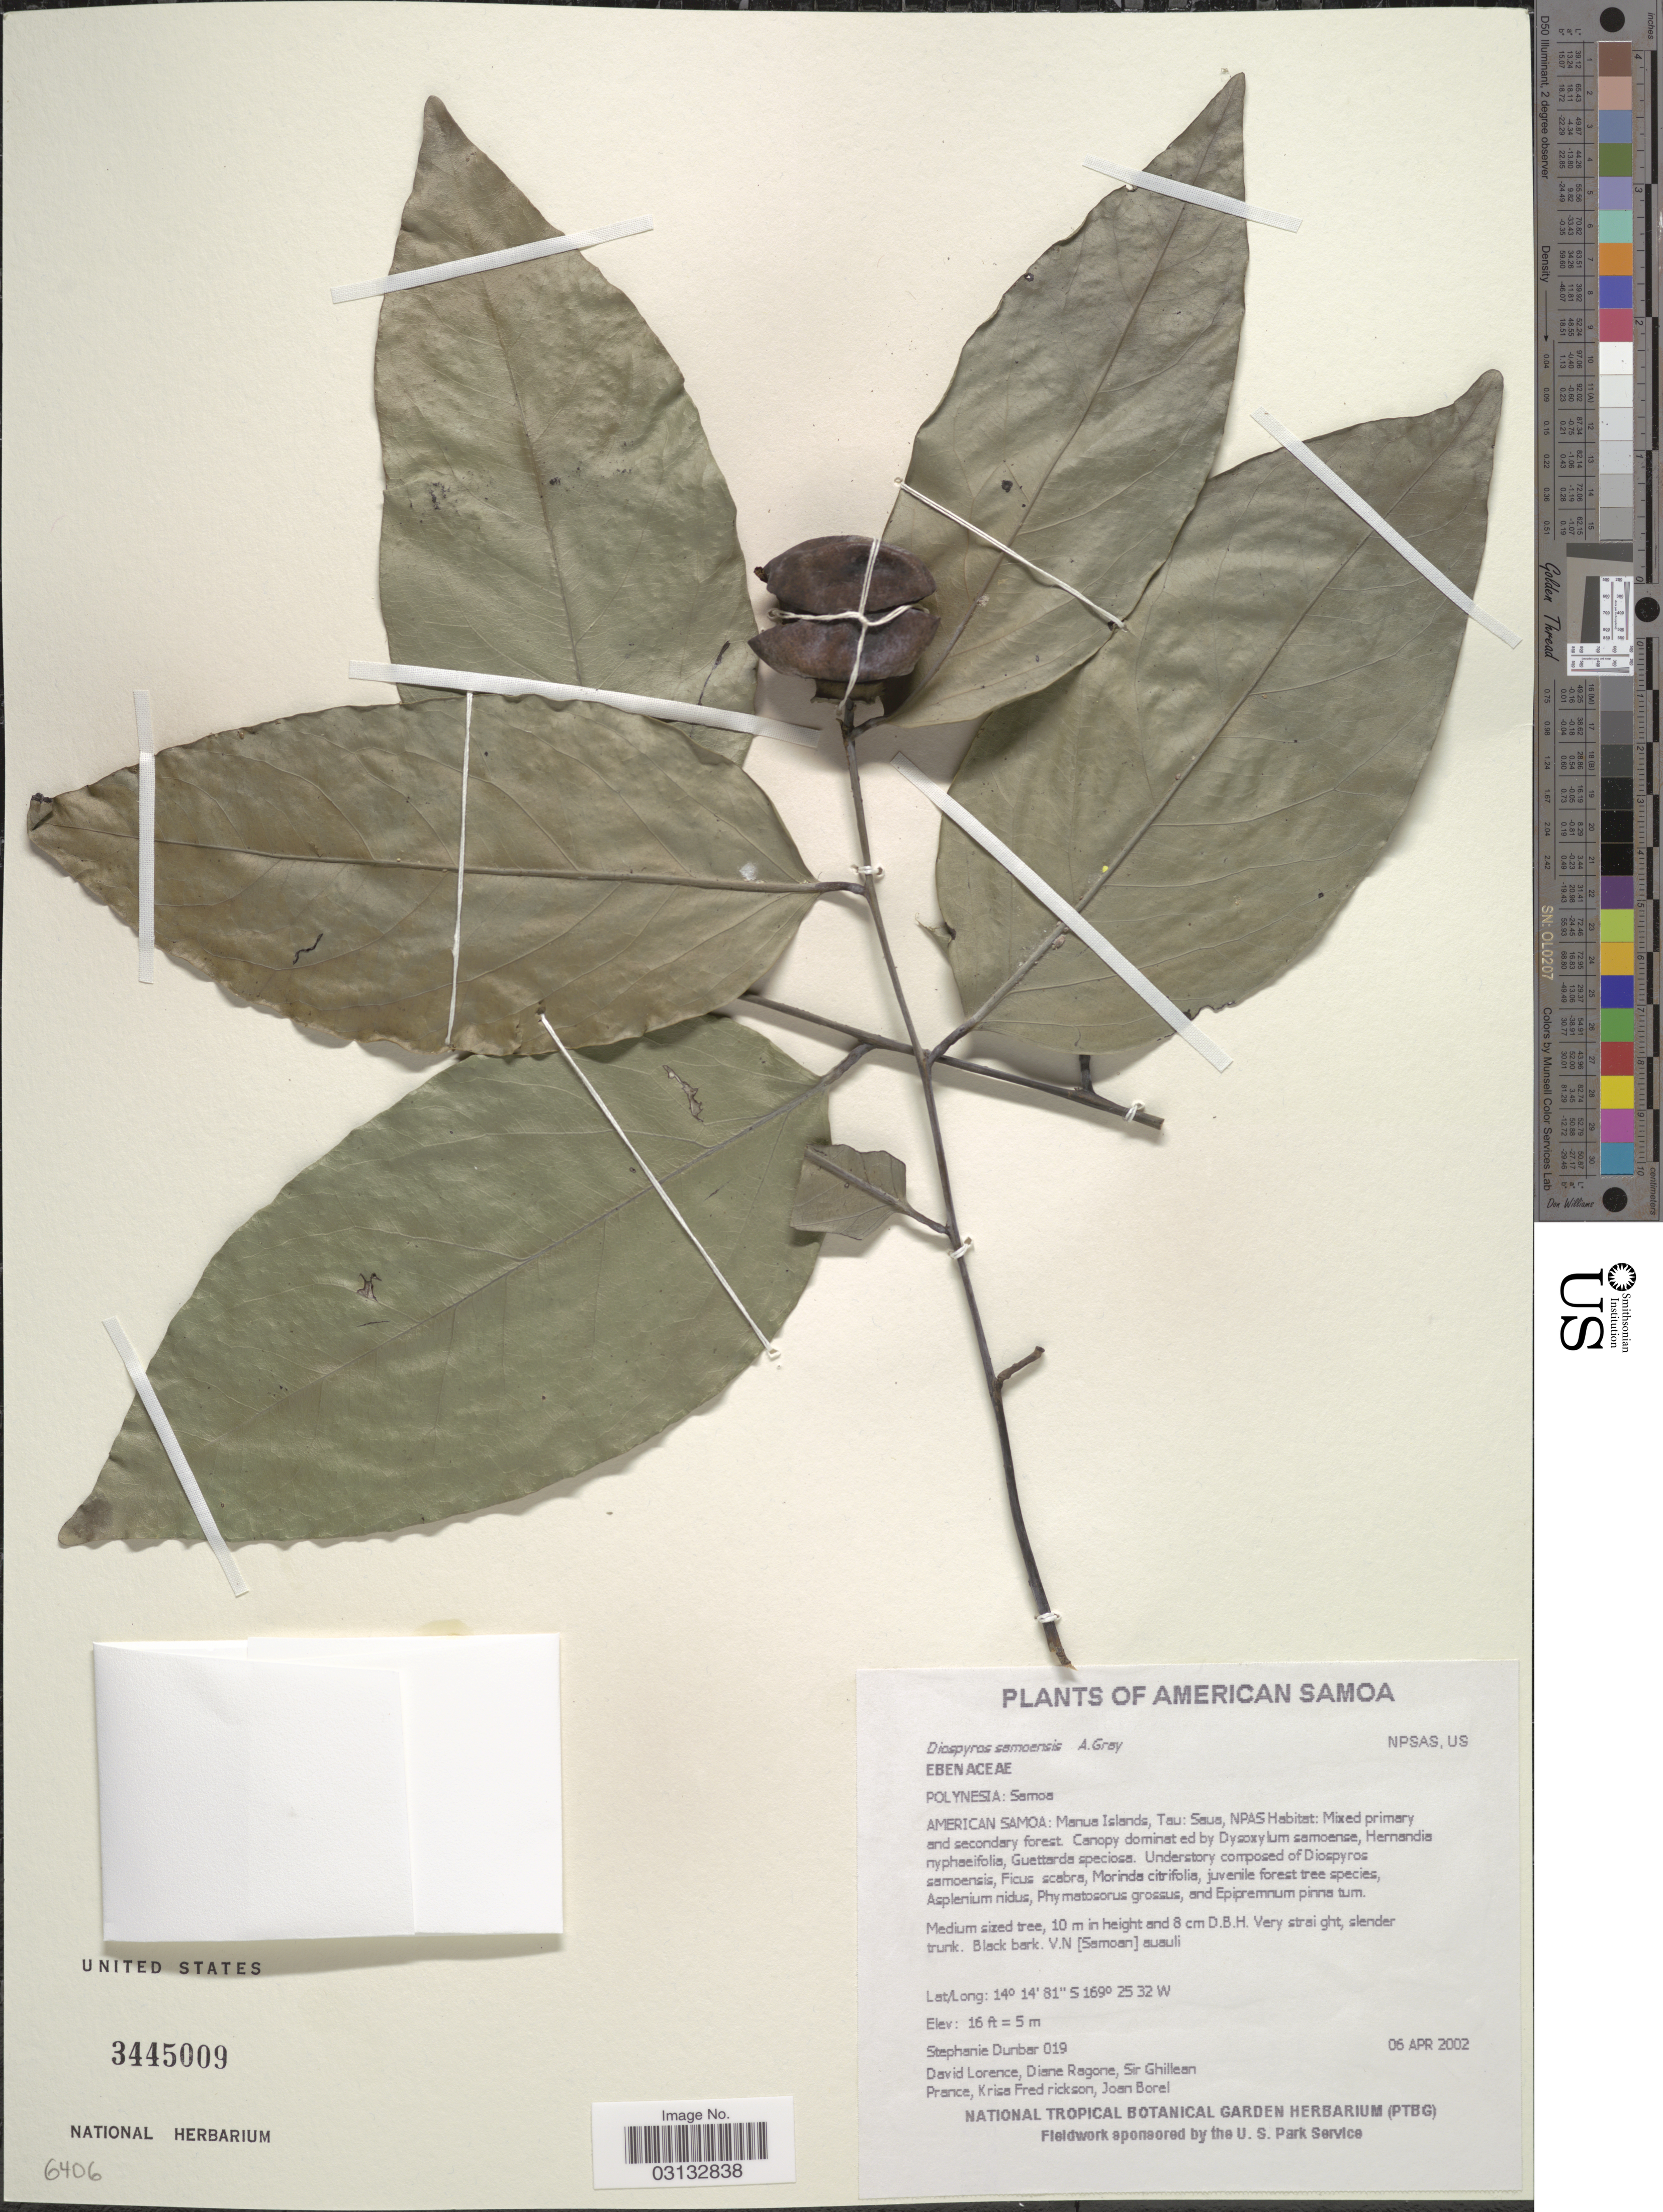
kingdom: Plantae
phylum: Tracheophyta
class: Magnoliopsida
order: Ericales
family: Ebenaceae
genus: Diospyros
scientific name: Diospyros samoensis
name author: A. Gray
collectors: S. Dunbar, D. Lorence, D. Ragone, G. T. Prance & et al.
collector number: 019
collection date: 2002-04-06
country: American Samoa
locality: Manua Islands, Tau: Saua, NPAS Habitat.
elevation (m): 5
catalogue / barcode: US 3445009